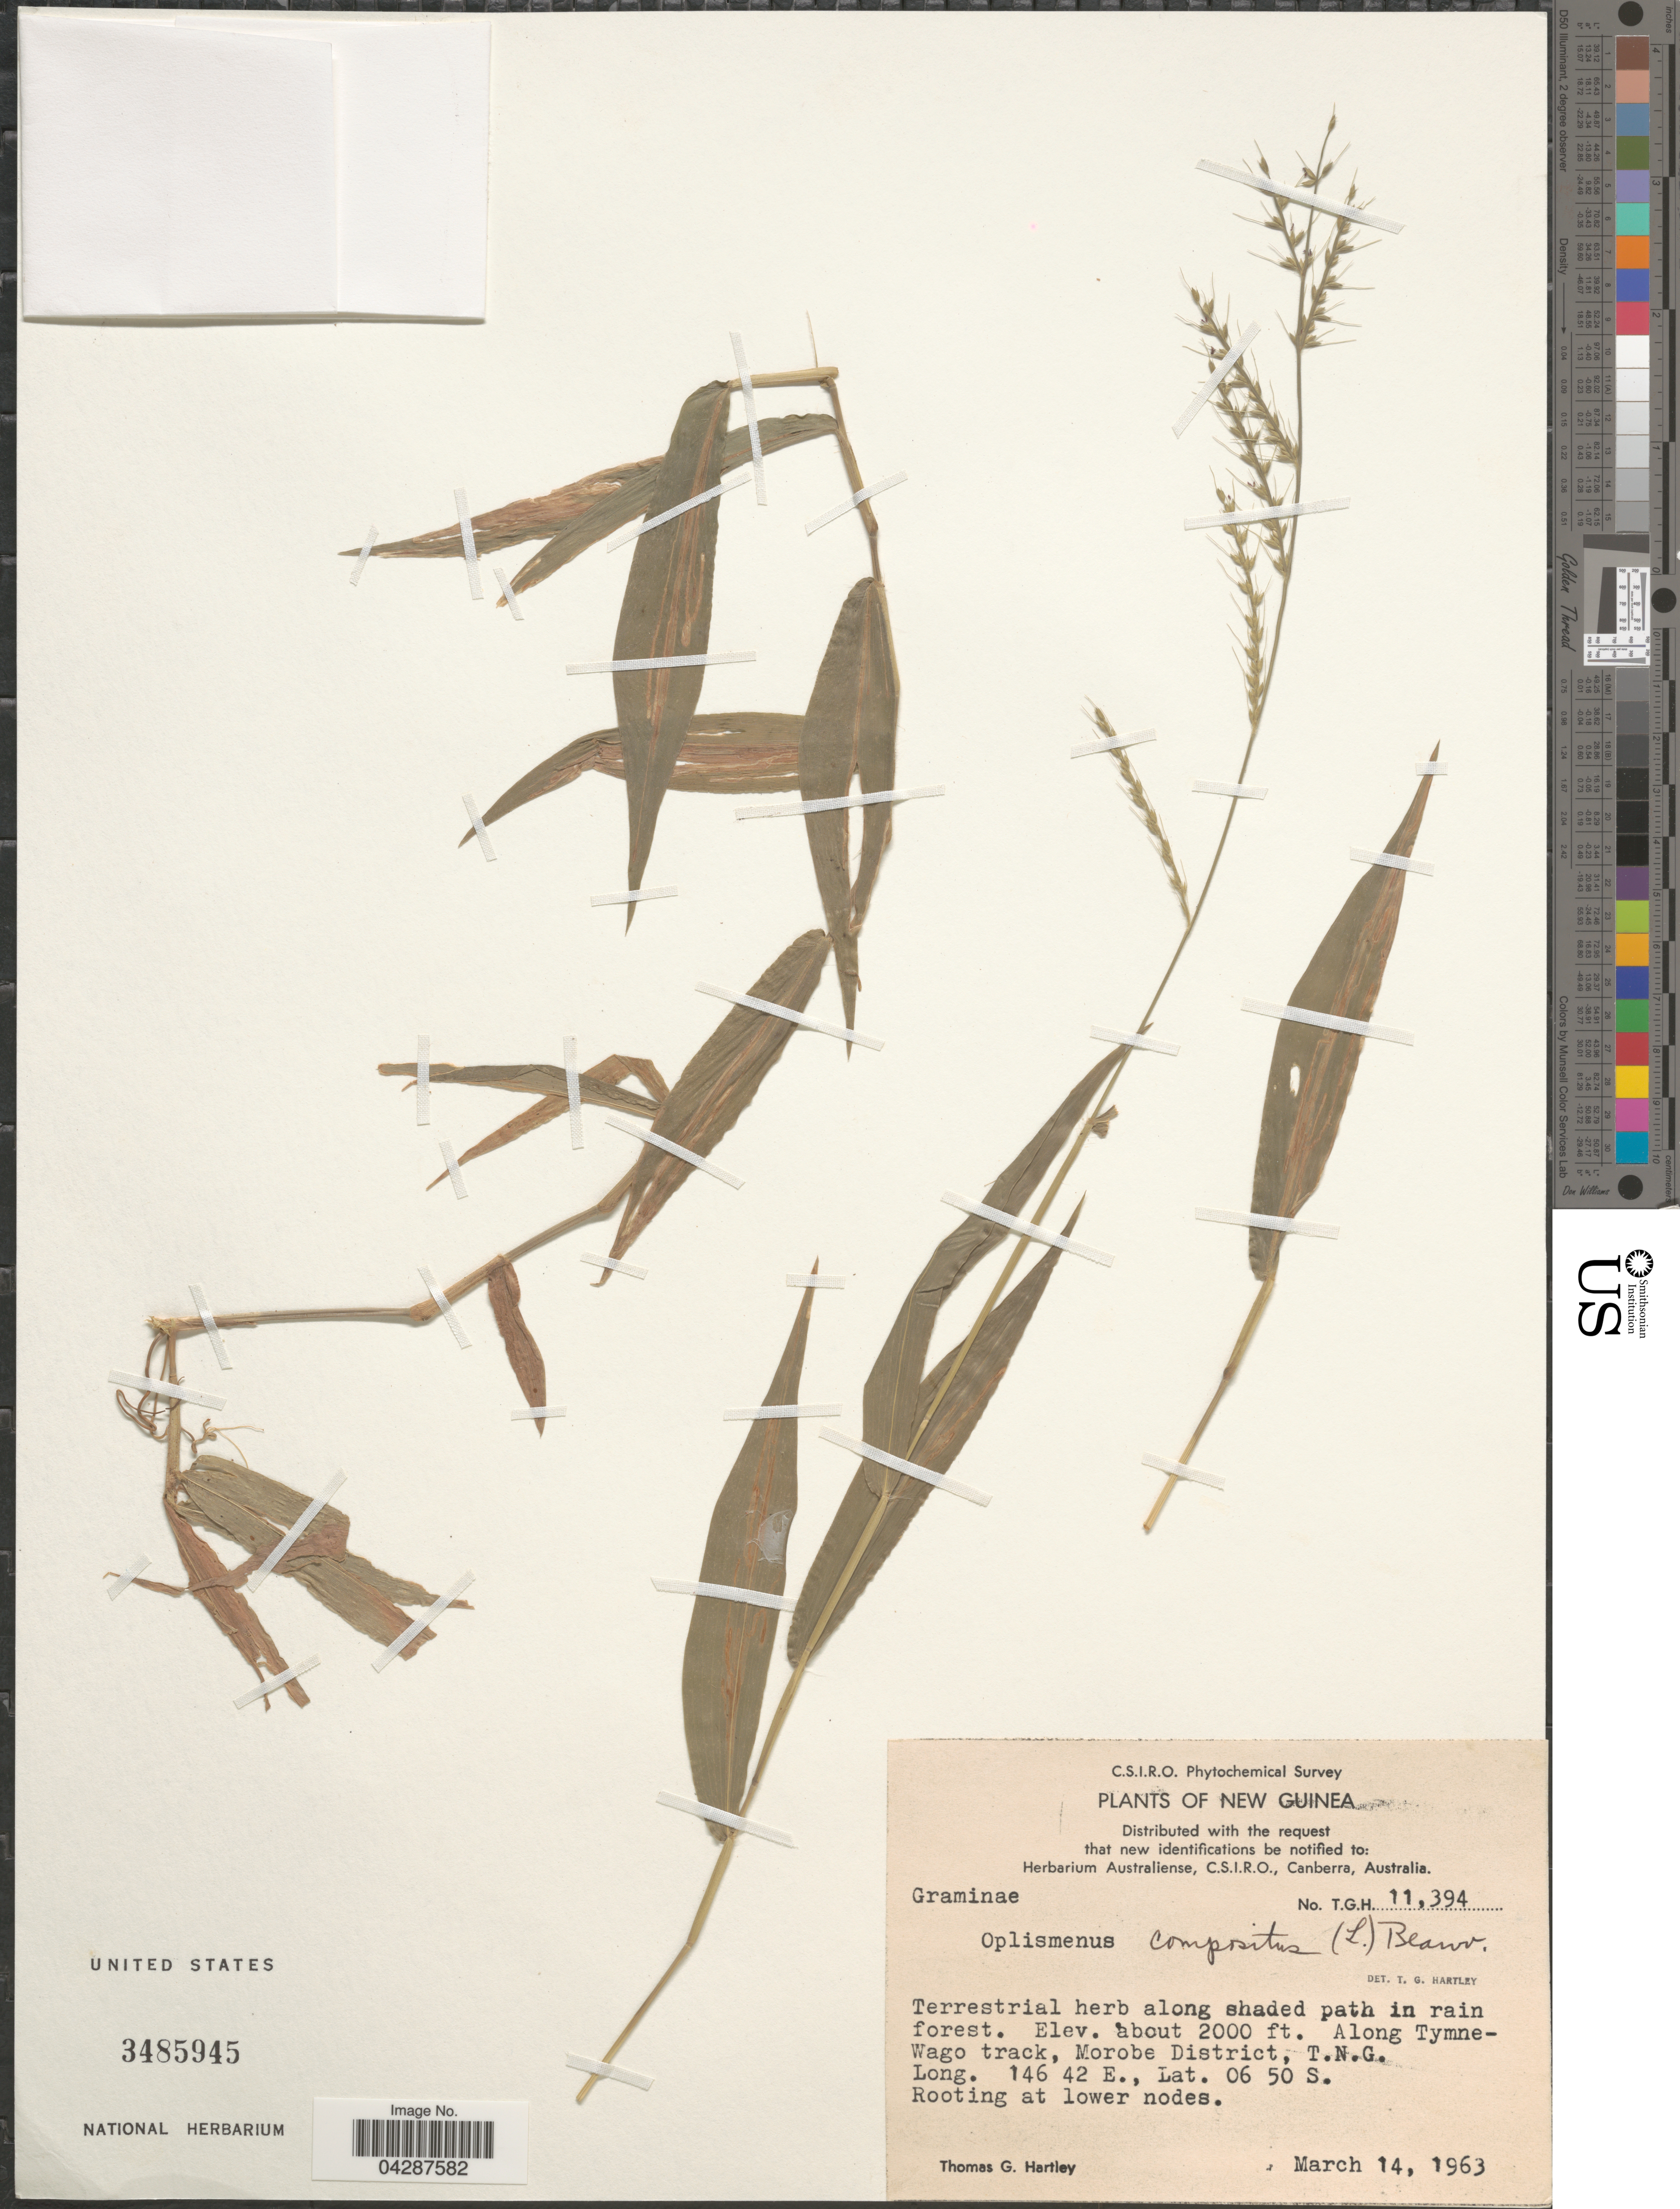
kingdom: Plantae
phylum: Tracheophyta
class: Liliopsida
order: Poales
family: Poaceae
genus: Oplismenus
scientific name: Oplismenus compositus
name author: (L.) P. Beauv.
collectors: T. G. Hartley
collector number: T.G.H. 11394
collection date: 1963-03-14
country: Papua New Guinea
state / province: Morobe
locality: New Guinea. Along Tymne-Wago track, Morobe District, T.N.G.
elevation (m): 610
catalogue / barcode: US 3485945